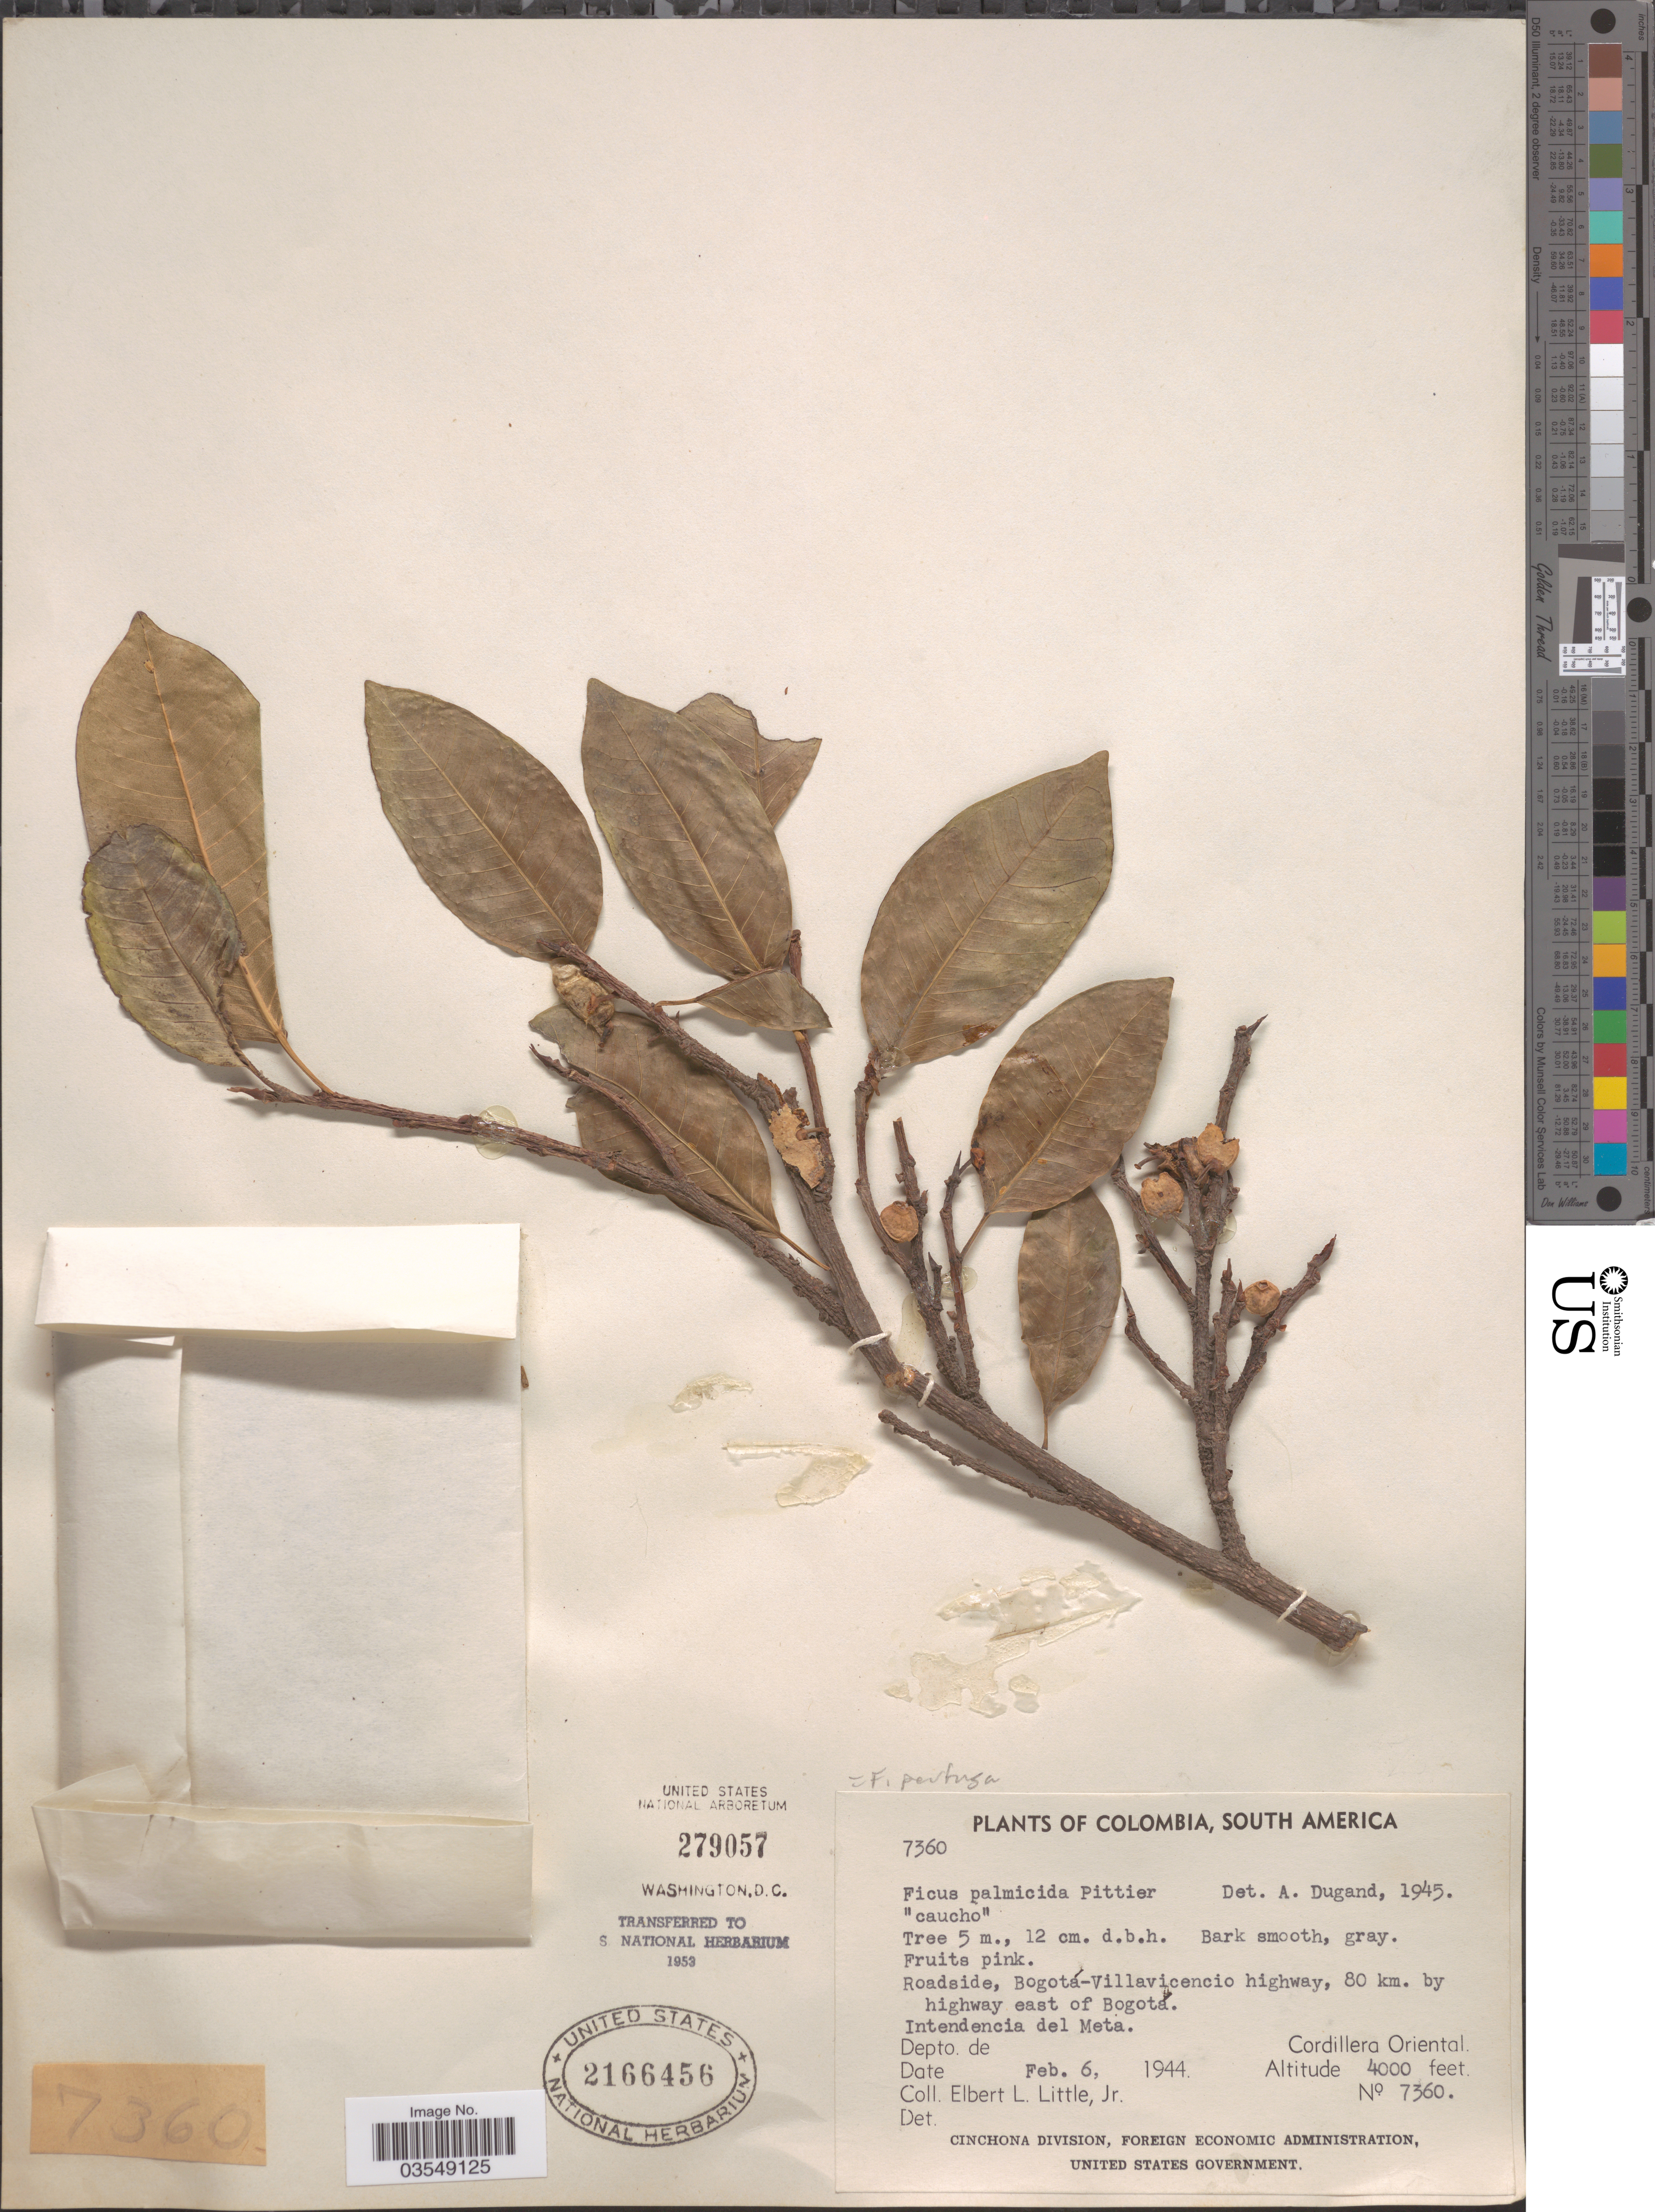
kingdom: Plantae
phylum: Tracheophyta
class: Magnoliopsida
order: Rosales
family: Moraceae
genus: Ficus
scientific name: Ficus pertusa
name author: L. f.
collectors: E. L. Little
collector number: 7360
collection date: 1944-02-06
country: Colombia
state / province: Meta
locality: Roadside, Bogotá-Villavicencio highway, 80 km. by highway east of Bogotá. Intendencia del Meta. Cordillera Oriental.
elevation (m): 1219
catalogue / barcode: US 2166456